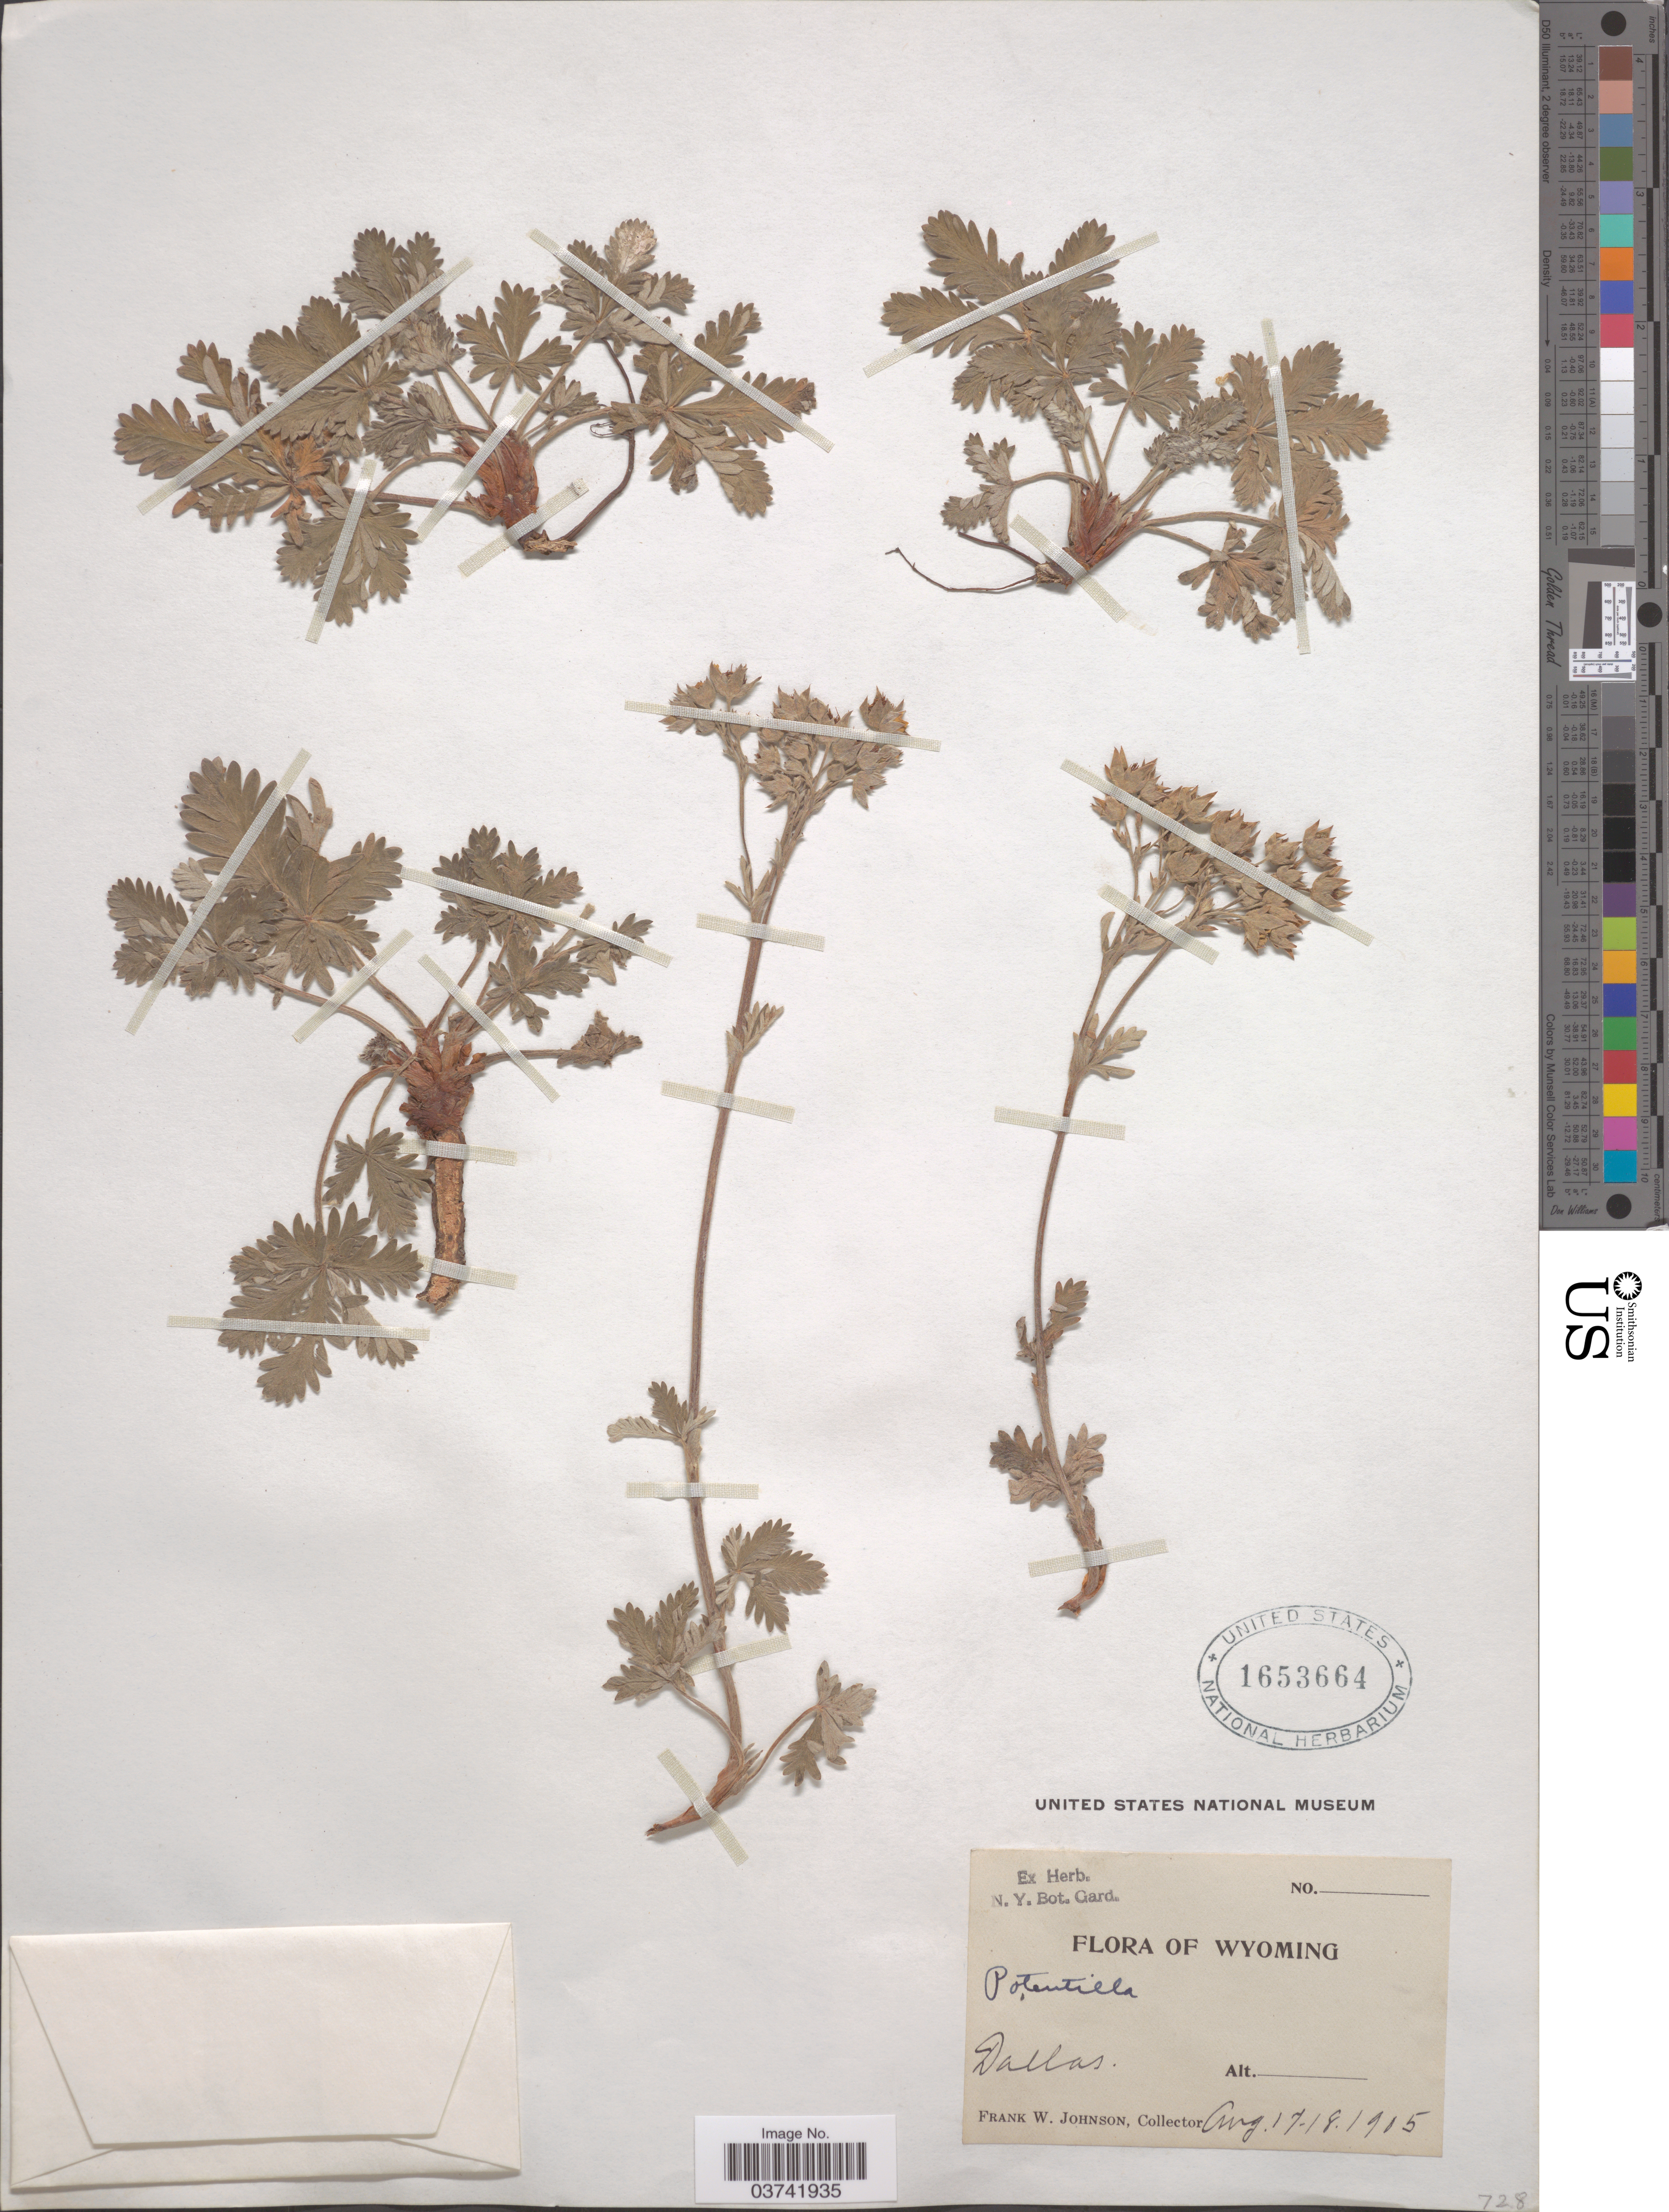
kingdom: Plantae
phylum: Tracheophyta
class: Magnoliopsida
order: Rosales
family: Rosaceae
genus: Potentilla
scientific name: Potentilla sp.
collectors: F. W. Johnson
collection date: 1905-08-17/1905-08-18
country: United States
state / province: Wyoming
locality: Dallas.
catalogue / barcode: US 1653664